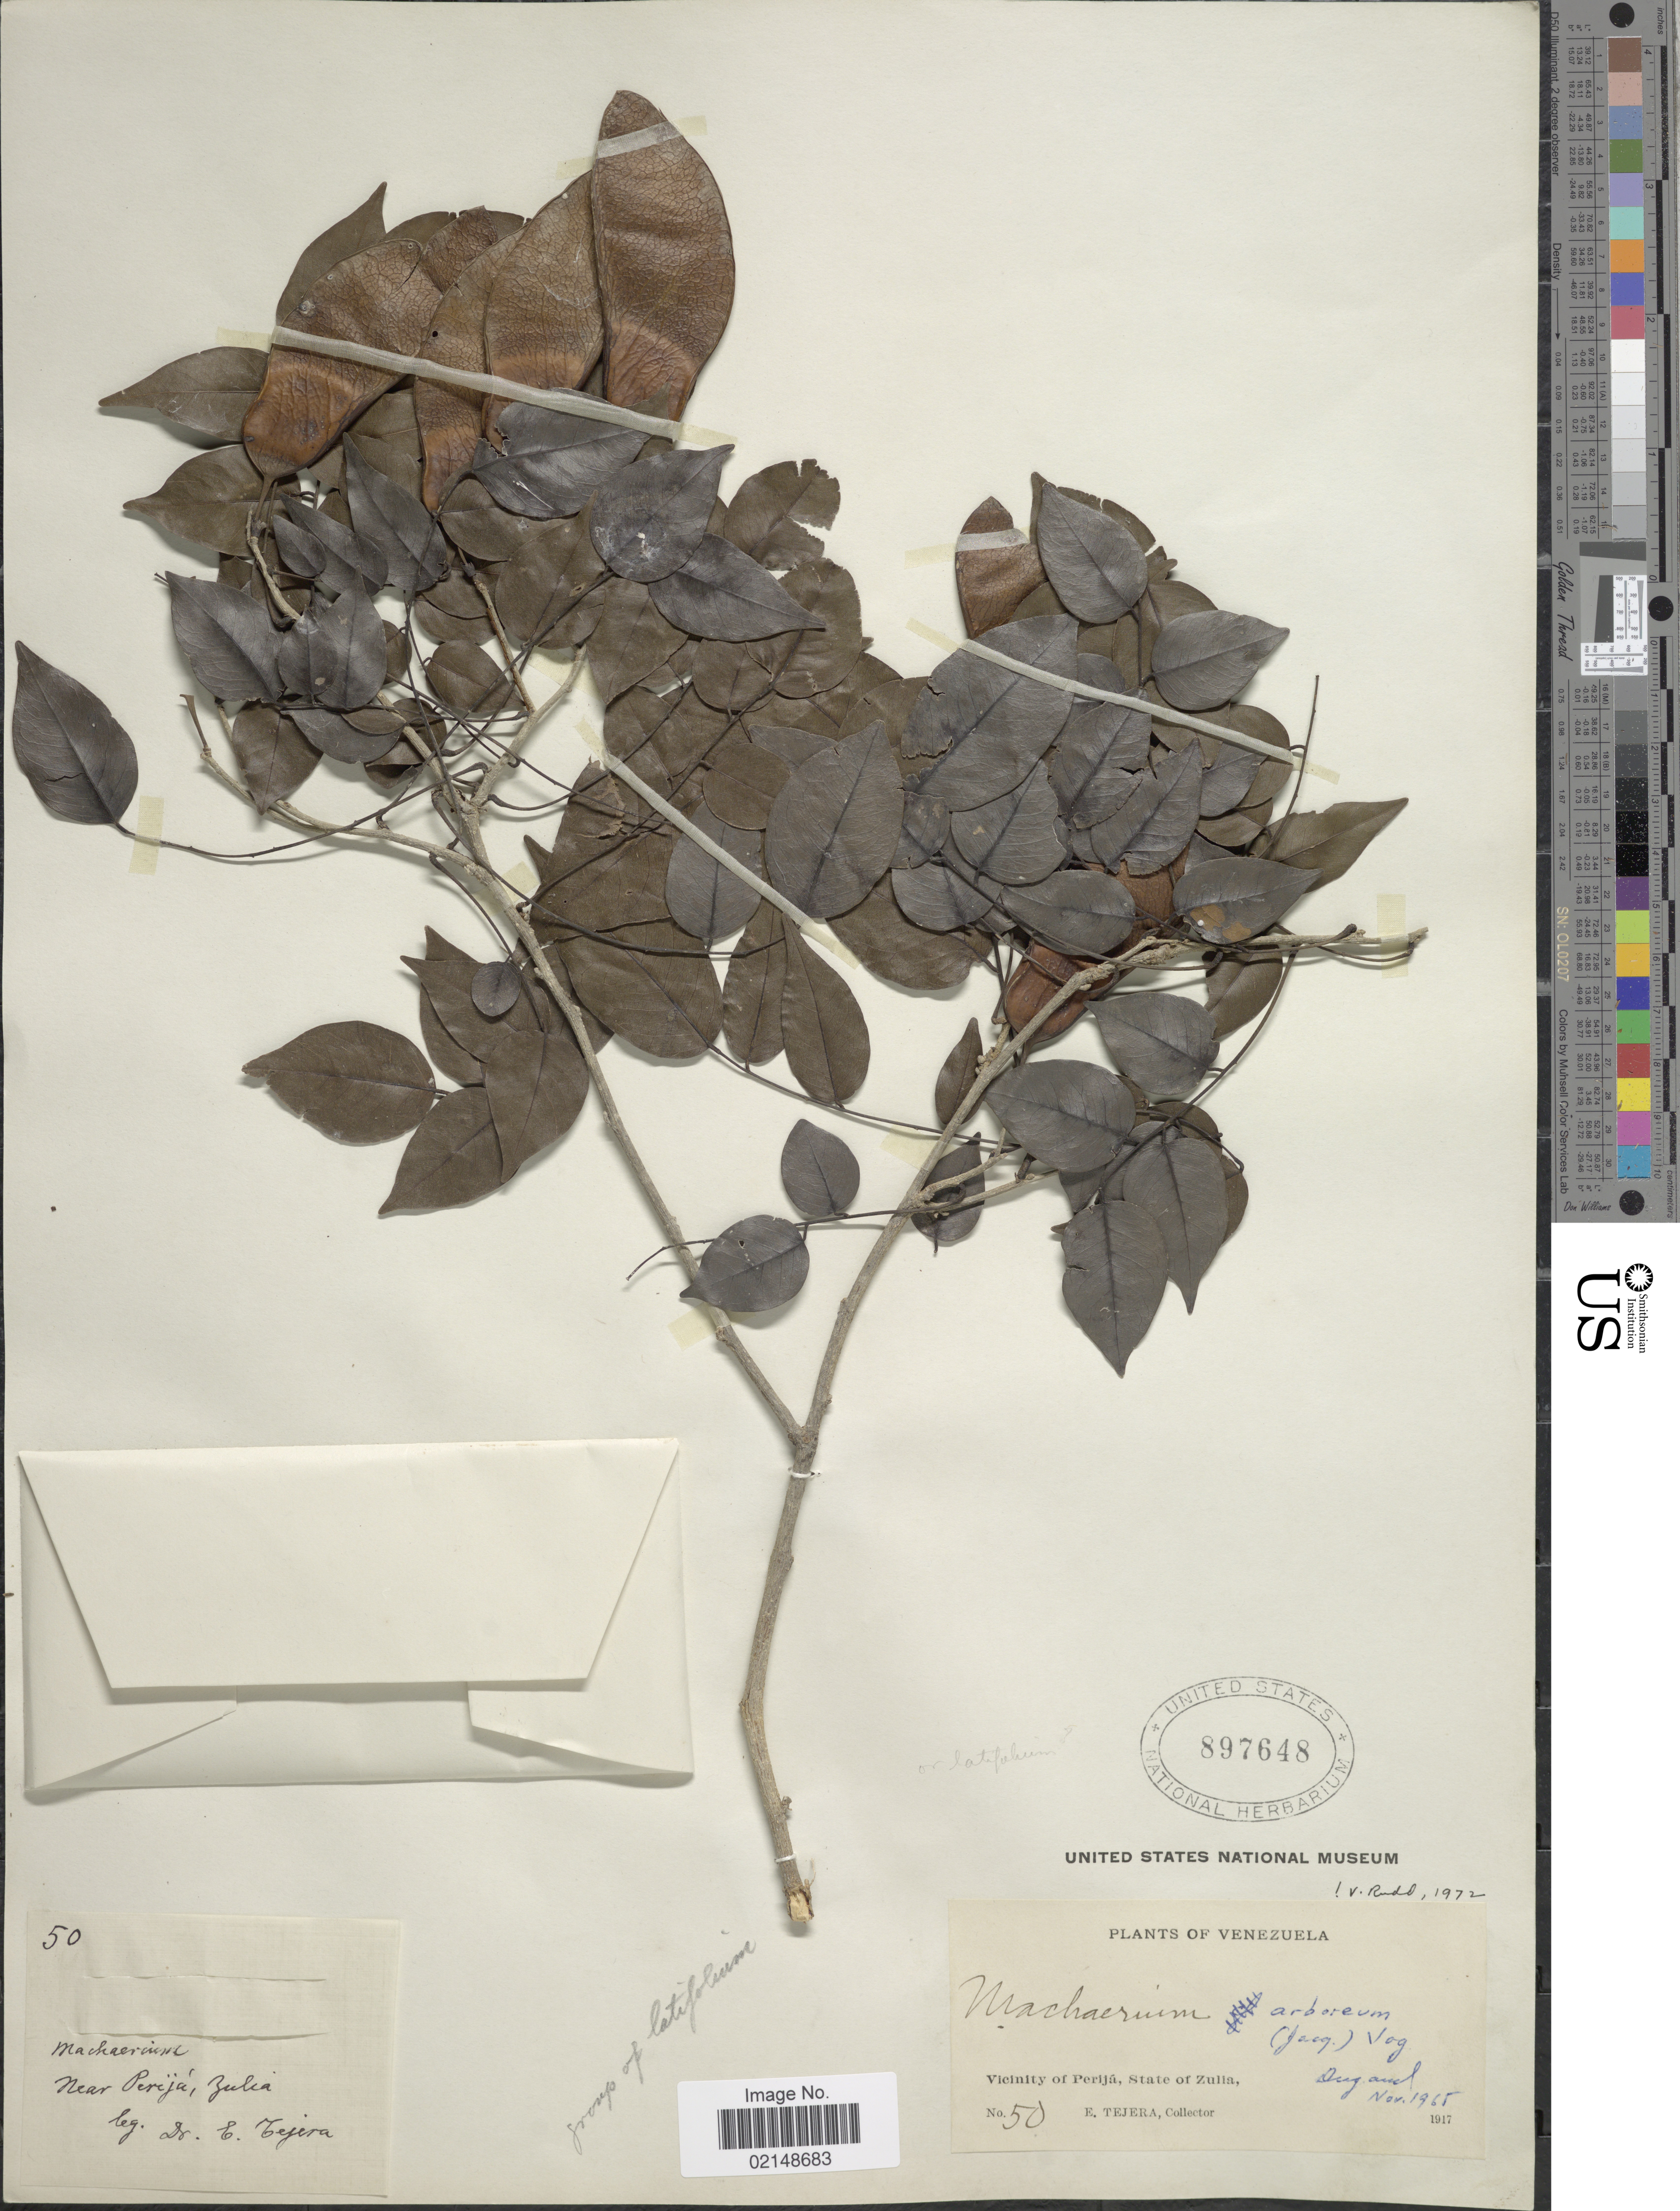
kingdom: Plantae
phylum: Tracheophyta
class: Magnoliopsida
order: Fabales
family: Fabaceae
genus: Machaerium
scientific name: Machaerium arboreum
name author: (Jacq.) Benth.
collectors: E. Tejera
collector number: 50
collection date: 1917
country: Venezuela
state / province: Zulia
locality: Vicinity of Perija, near Perija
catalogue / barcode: US 897648